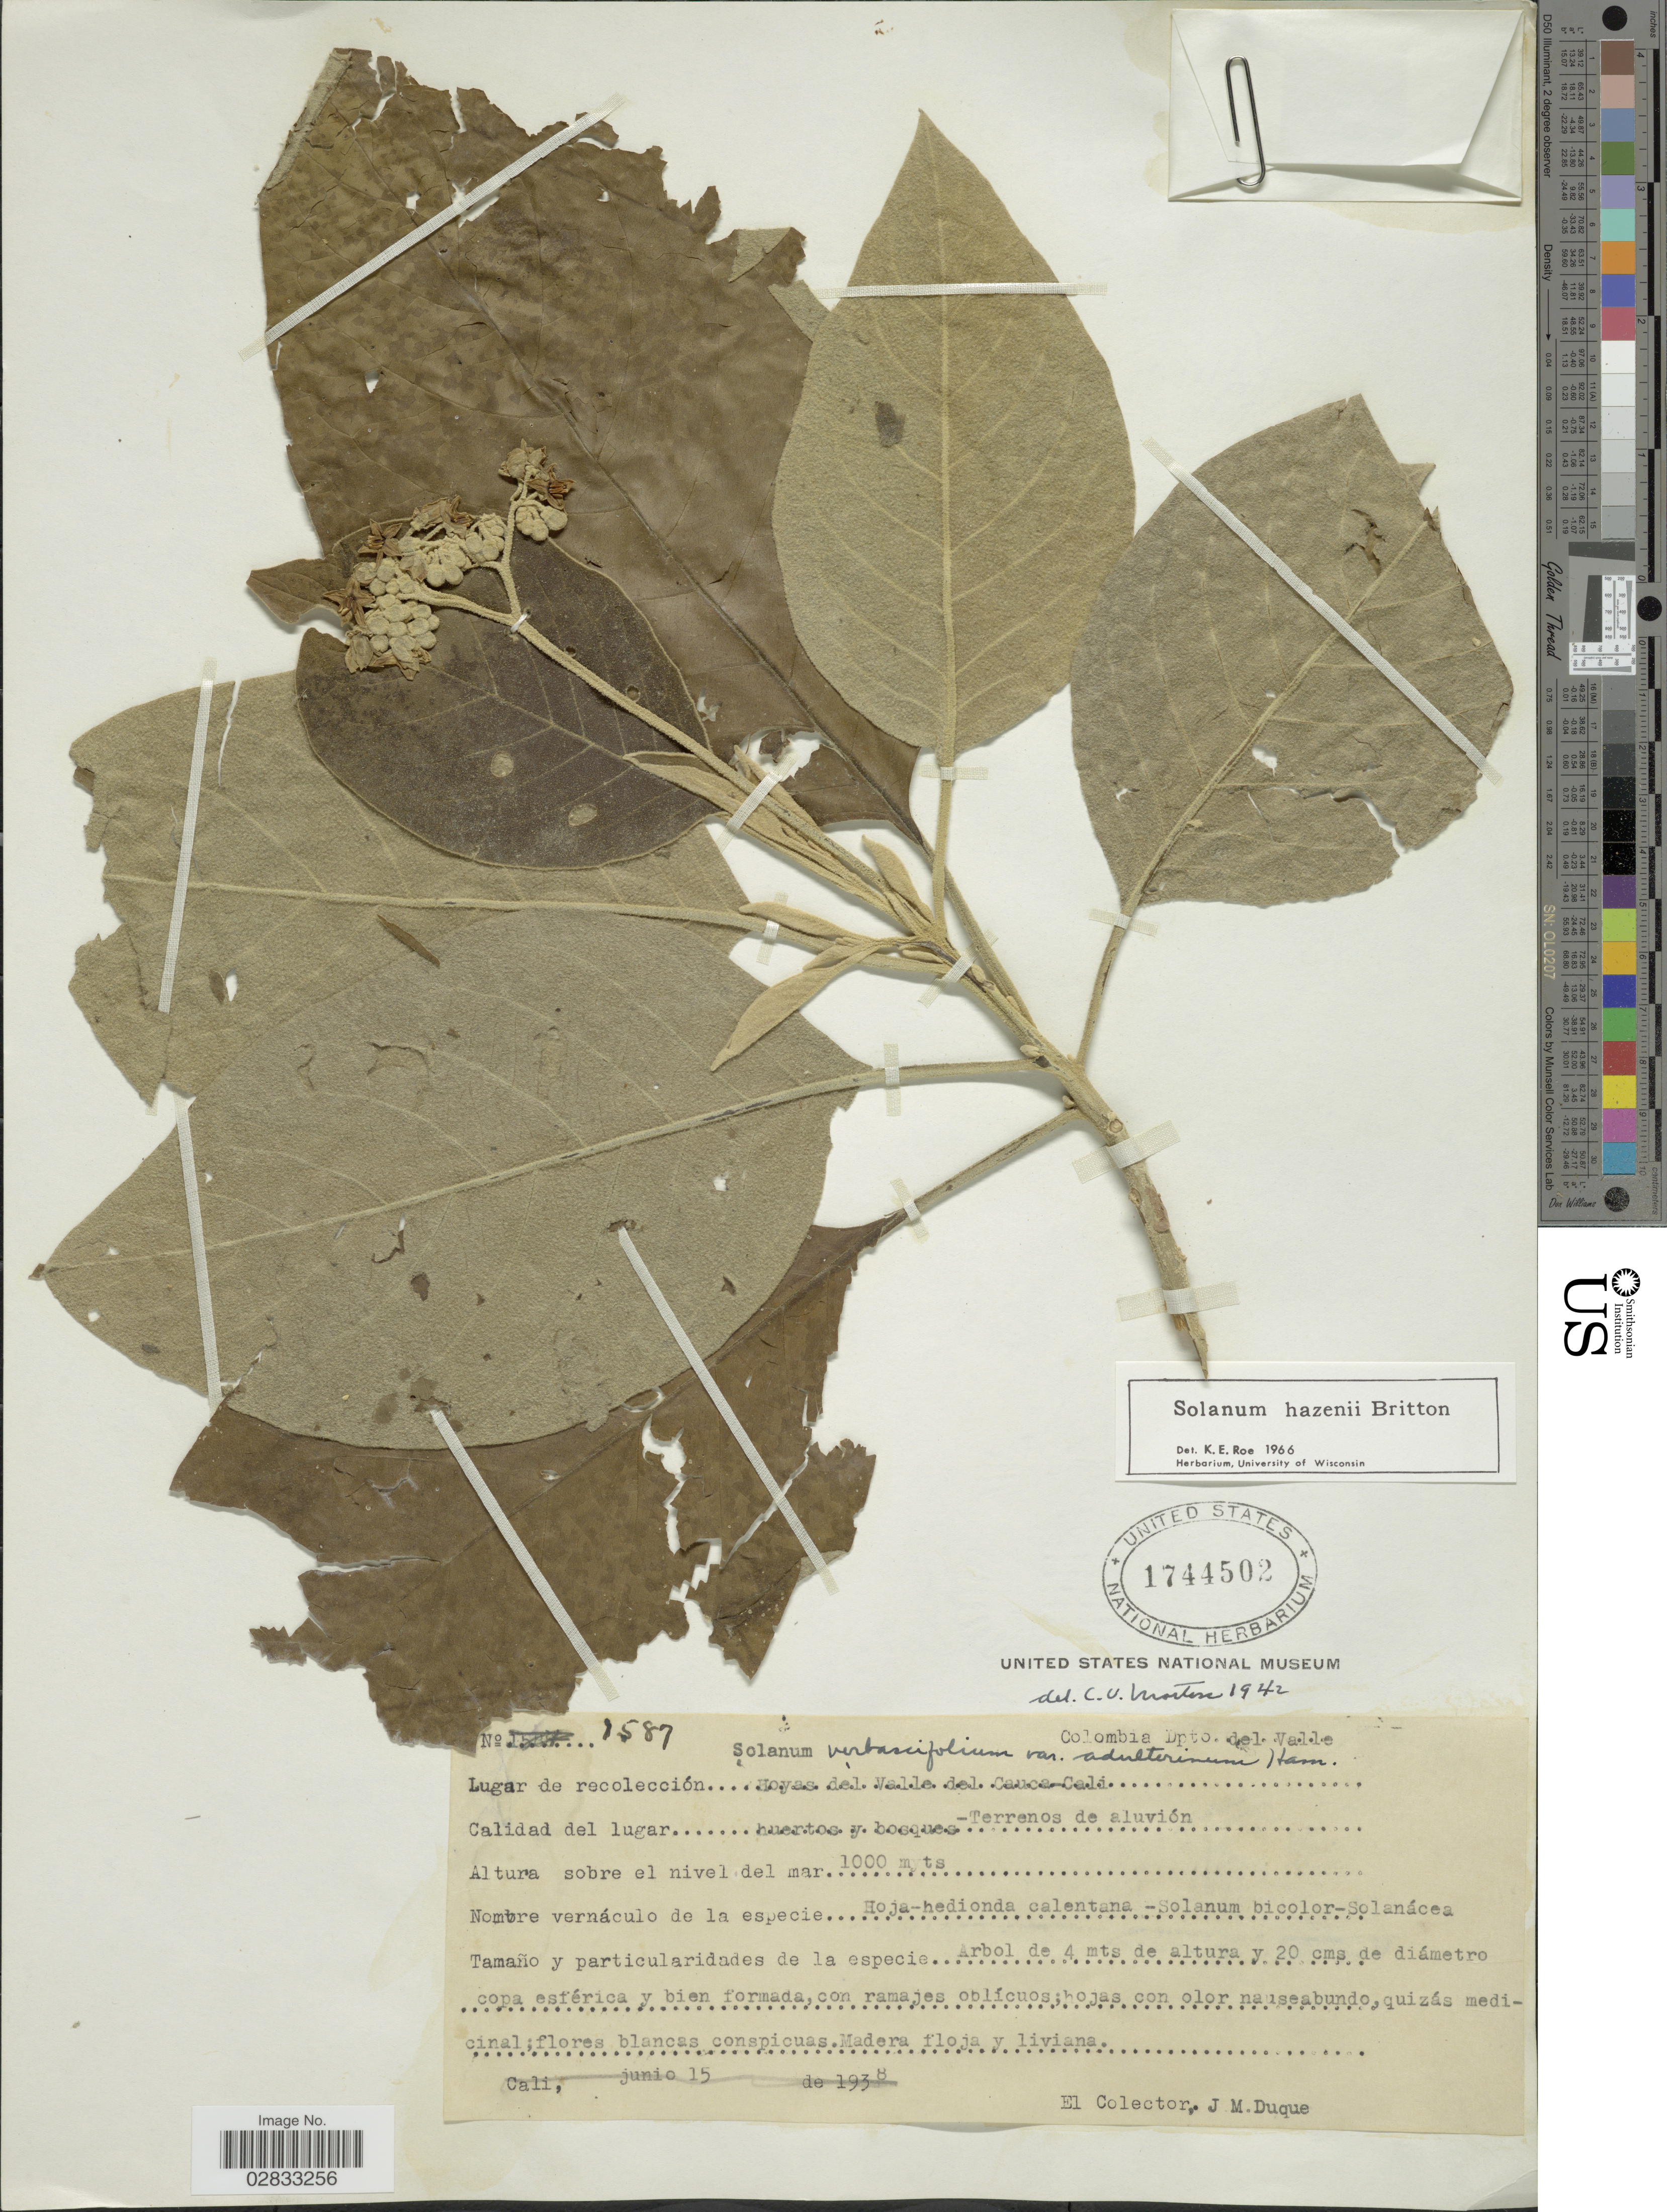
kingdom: Plantae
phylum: Tracheophyta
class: Magnoliopsida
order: Solanales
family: Solanaceae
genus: Solanum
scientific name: Solanum hazenii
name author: Britton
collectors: J. Duque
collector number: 1587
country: Colombia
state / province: Valle del Cauca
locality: Dpto. del Valle, Hoyas del Valle del Cauca Cali.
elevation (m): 1000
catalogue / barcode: US 1744502